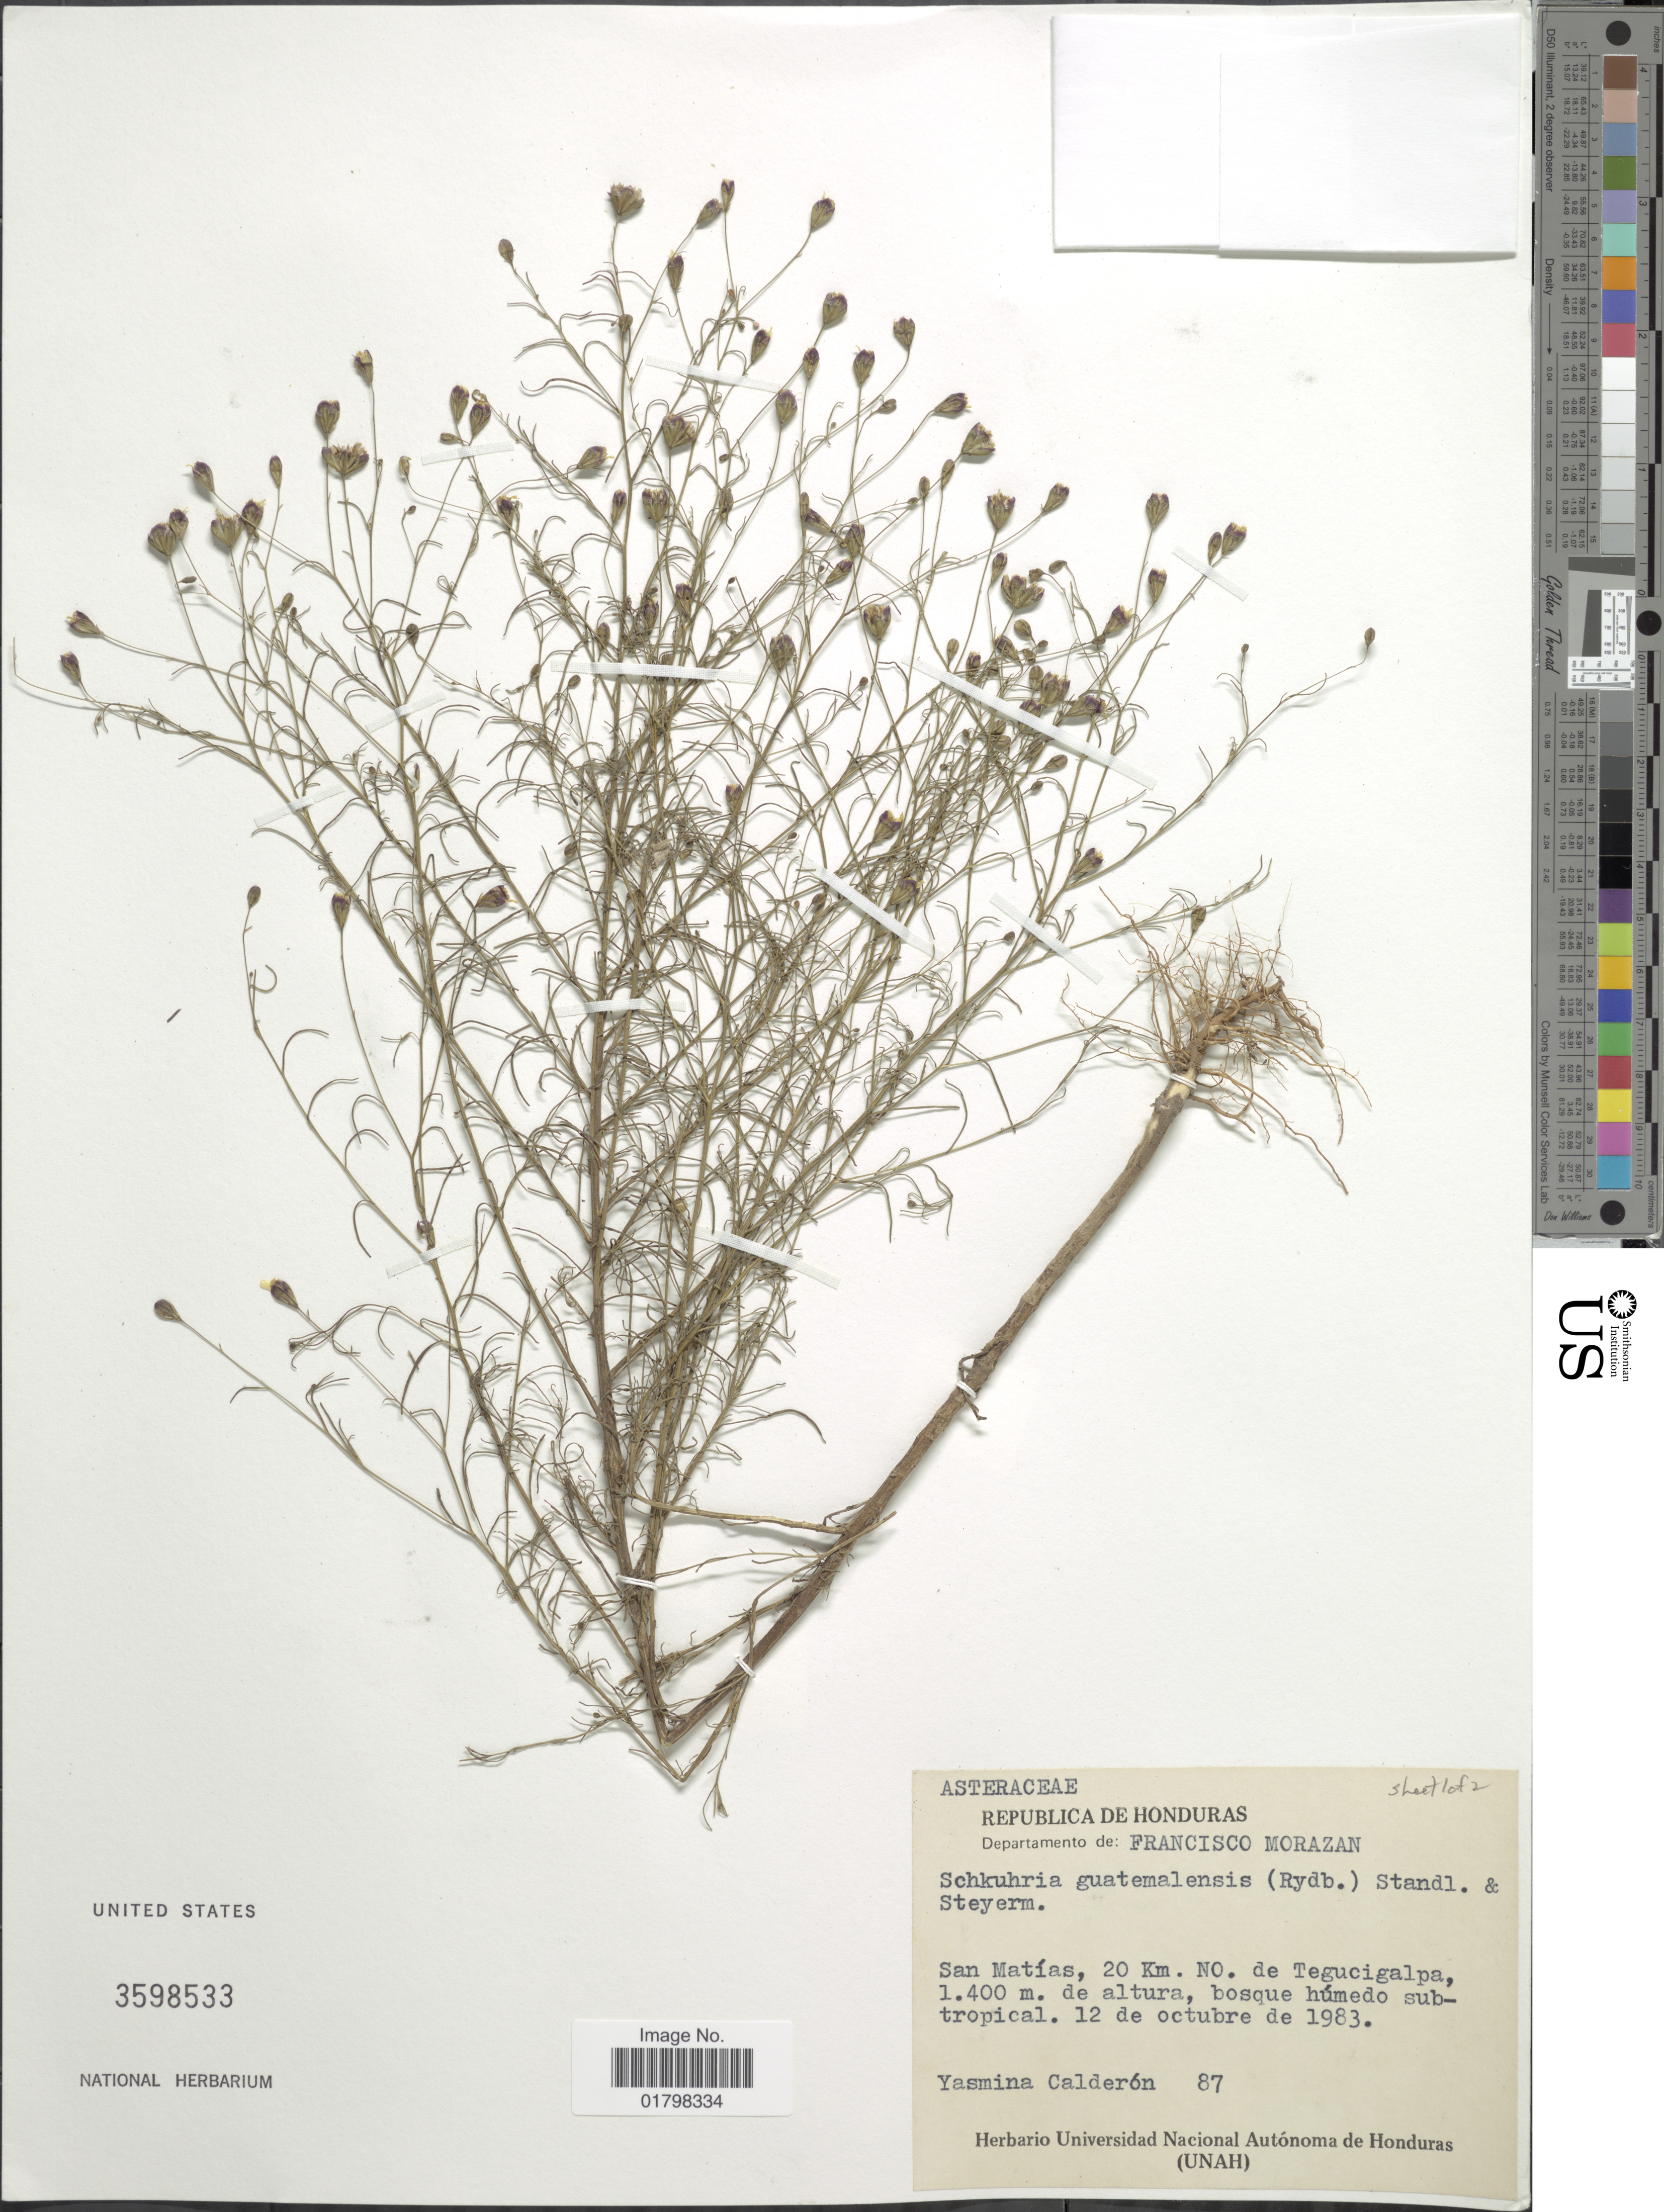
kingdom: Plantae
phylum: Tracheophyta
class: Magnoliopsida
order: Asterales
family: Asteraceae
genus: Schkuhria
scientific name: Schkuhria wislizeni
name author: A. Gray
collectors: Y. Calderón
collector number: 87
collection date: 1983-10-12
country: Honduras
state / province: Fco. Morazán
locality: San Matias, 20 km. NO. de Tegucigalpa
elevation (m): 1400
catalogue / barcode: US 3598533